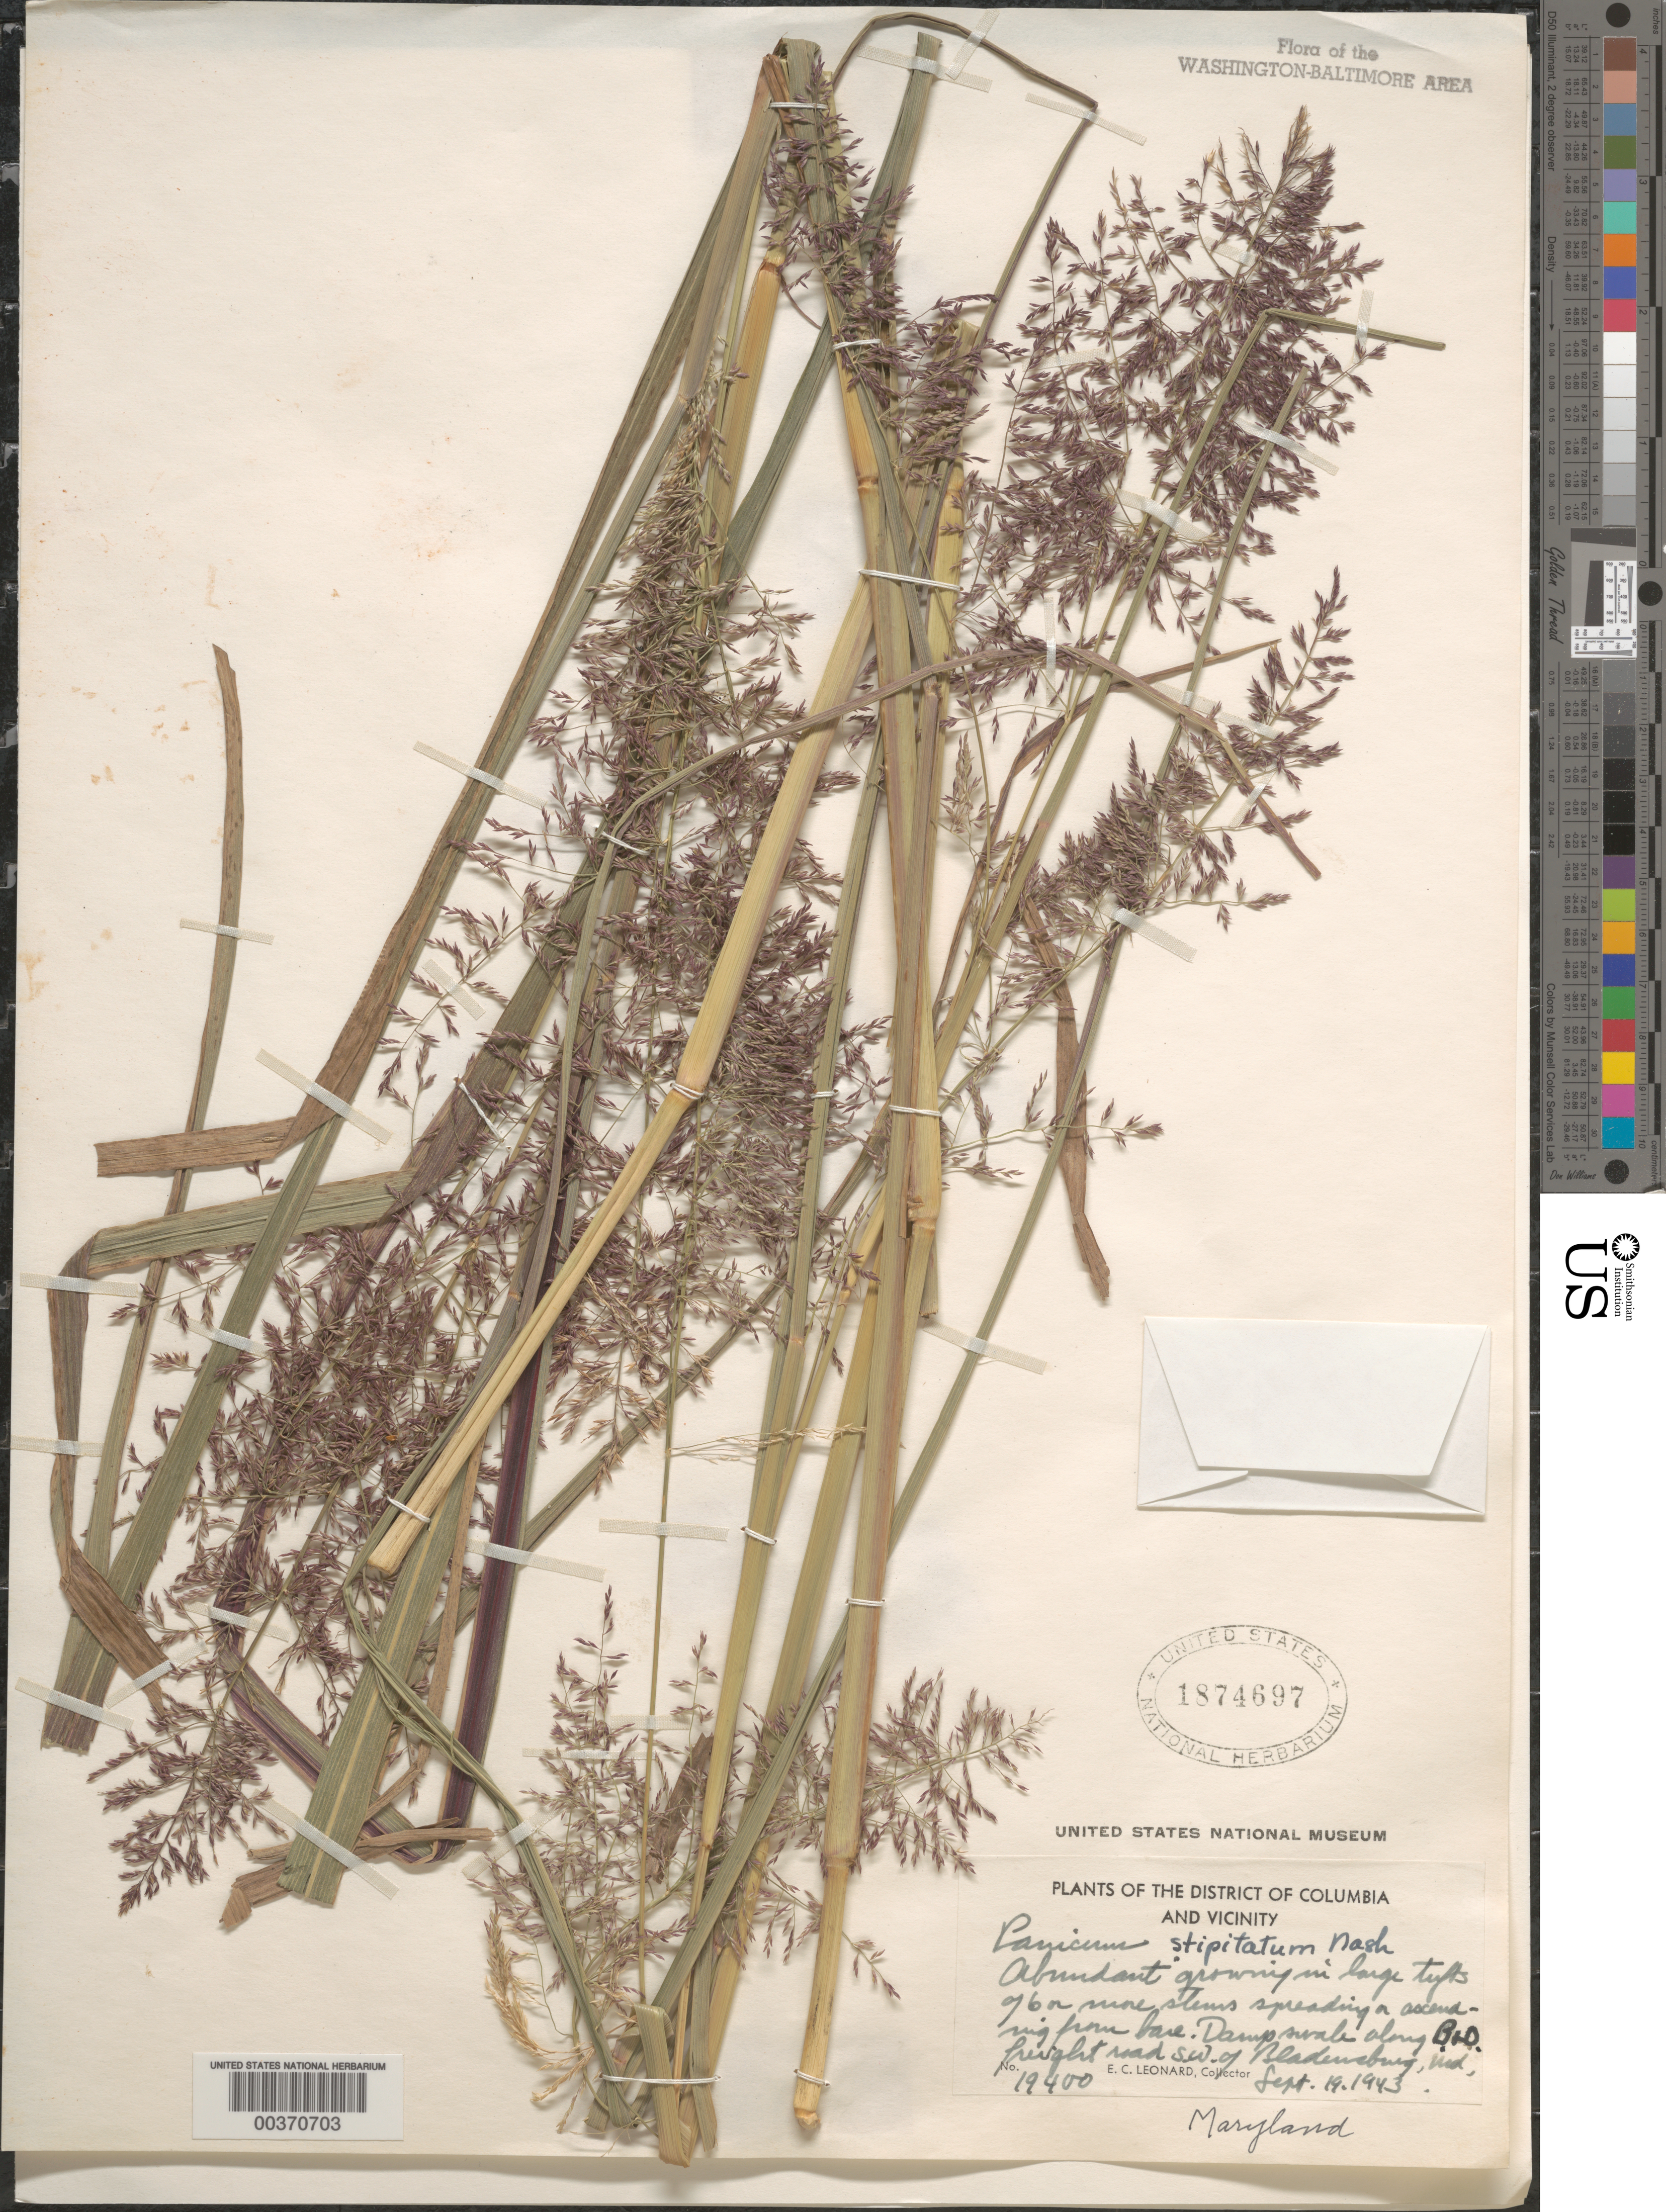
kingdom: Plantae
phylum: Tracheophyta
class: Liliopsida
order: Poales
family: Poaceae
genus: Coleataenia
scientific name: Coleataenia rigidula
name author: (Bosc ex Nees) LeBlond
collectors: E. C. Leonard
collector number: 19400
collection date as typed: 19 Sep 1943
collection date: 1943-09-19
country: United States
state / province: Maryland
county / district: Prince George's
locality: B. and O. Freight, southwest of Bladensburg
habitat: Damp swale along road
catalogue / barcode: US 1874697